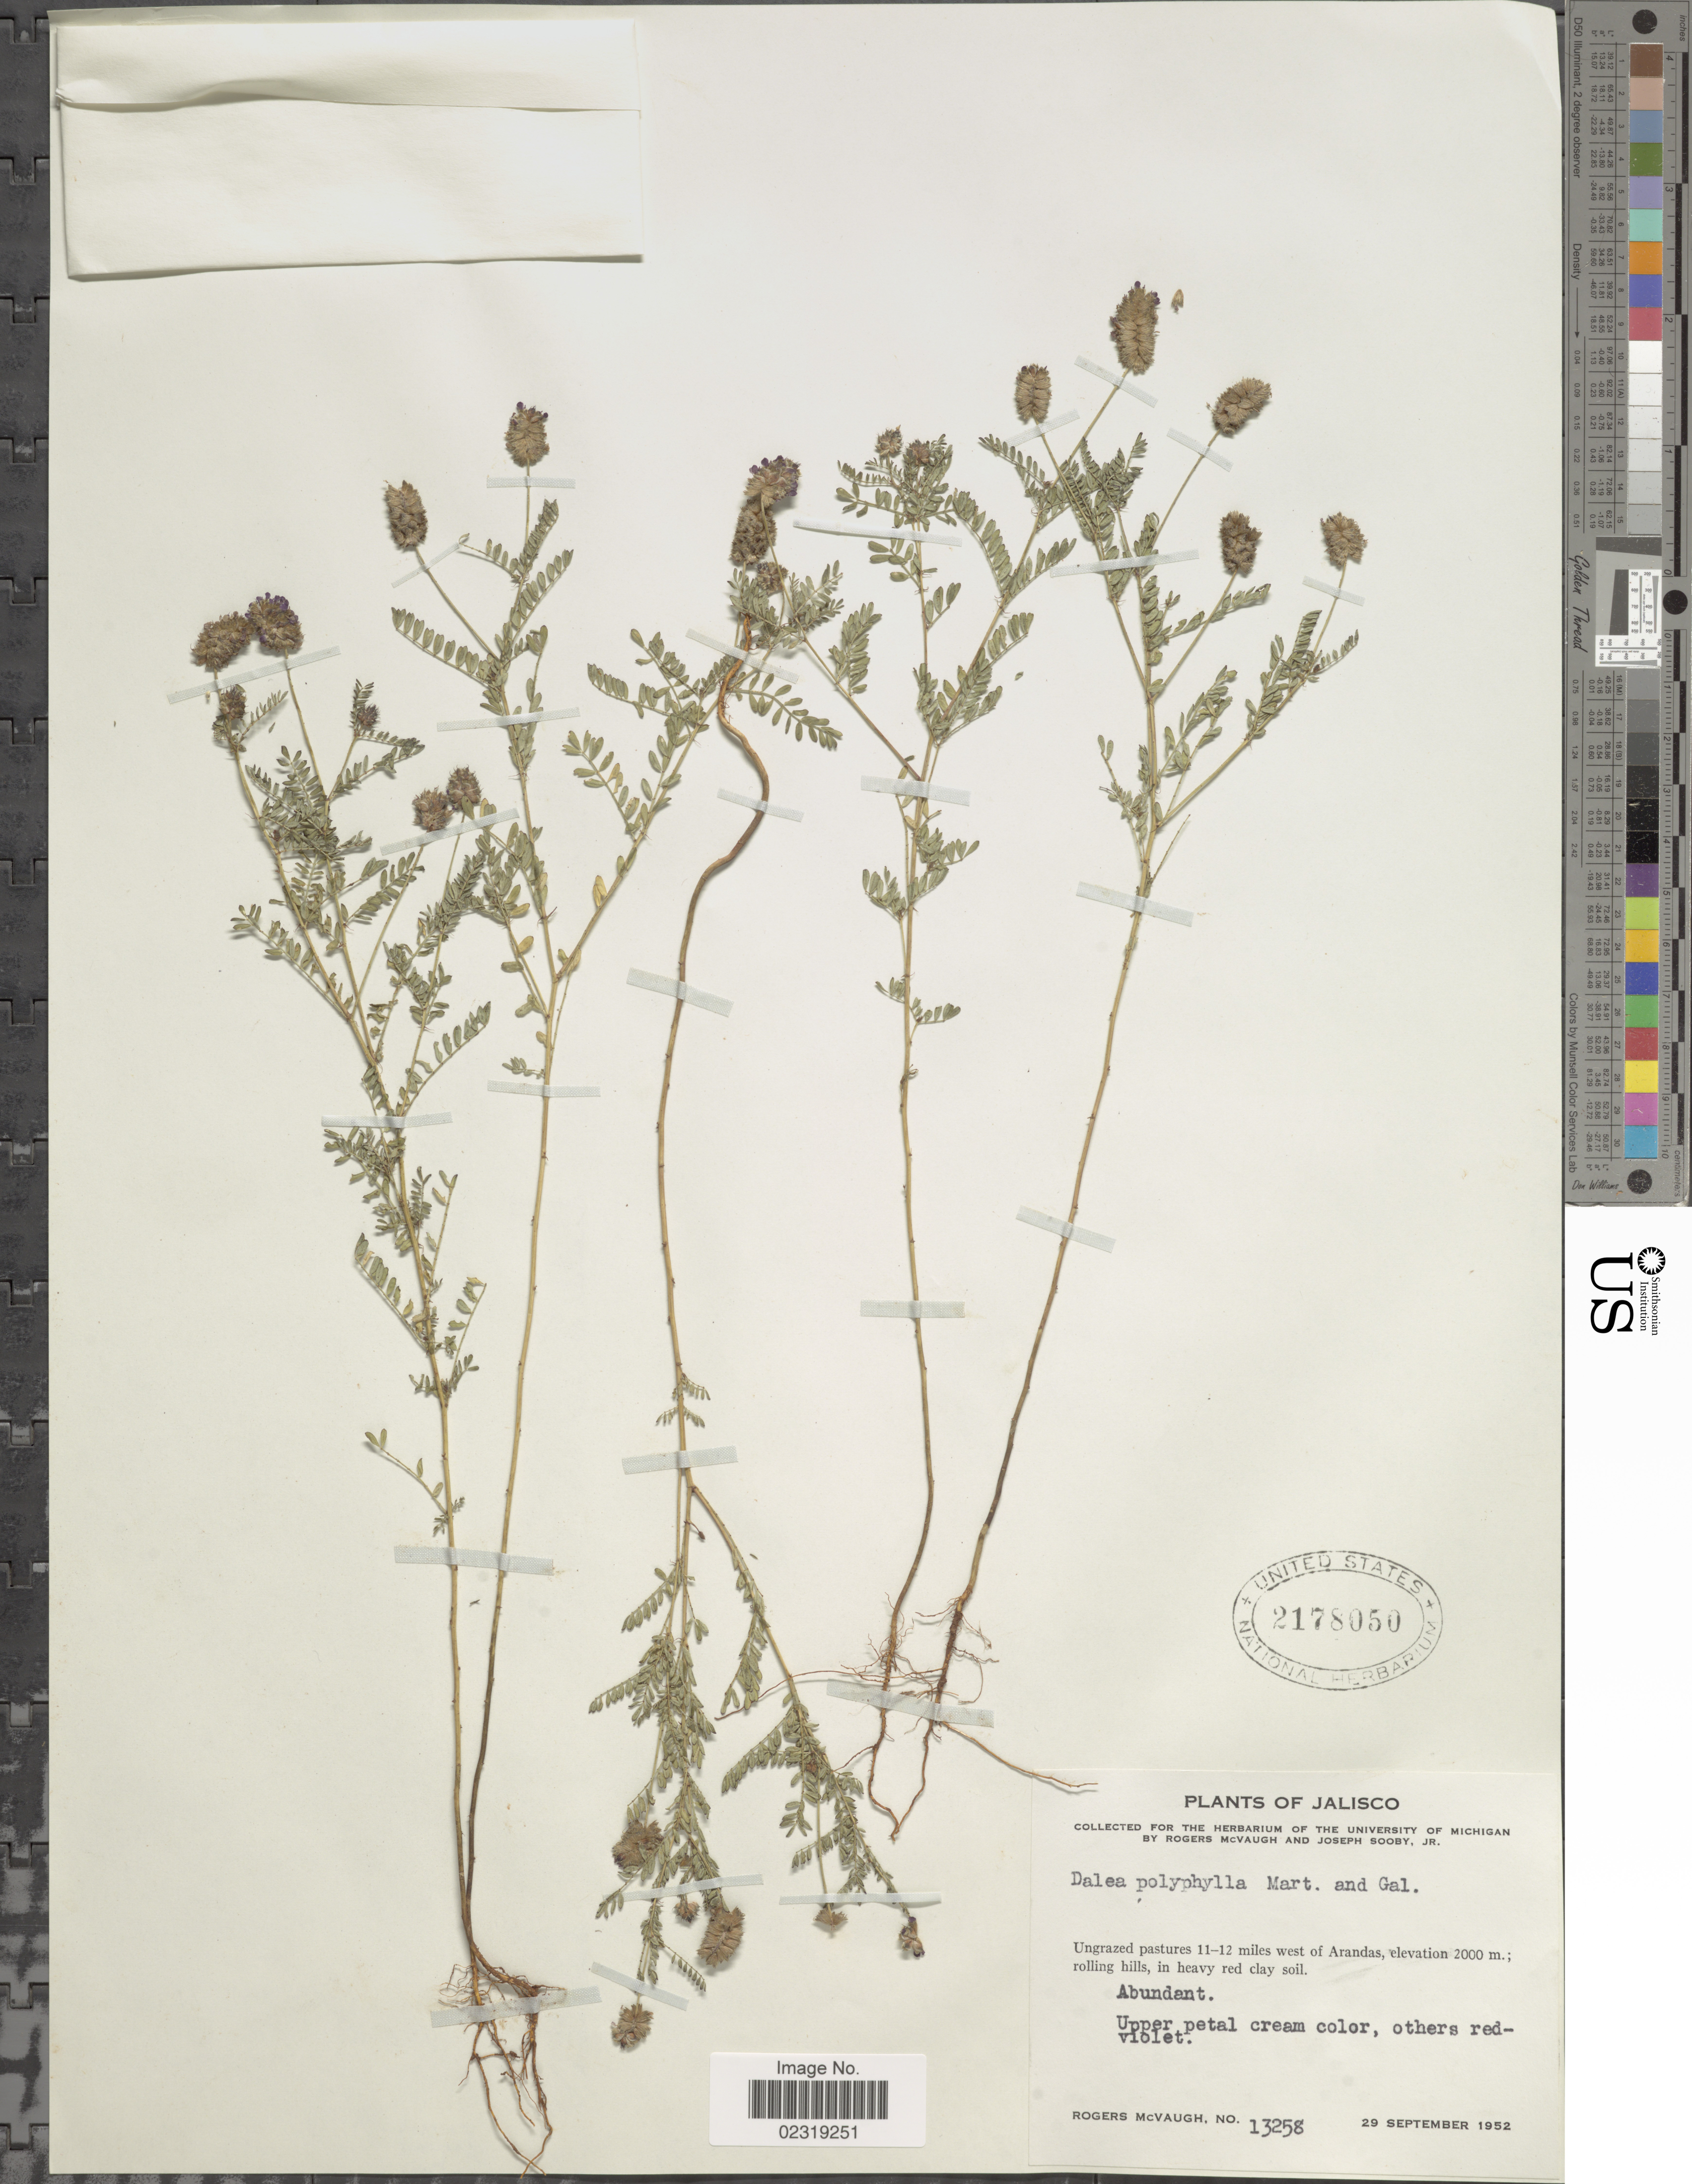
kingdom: Plantae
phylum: Tracheophyta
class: Magnoliopsida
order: Fabales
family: Fabaceae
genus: Dalea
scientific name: Dalea foliolosa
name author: (Aiton) Barneby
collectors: R. McVaugh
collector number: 13258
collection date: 1952-09-29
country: Mexico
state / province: Jalisco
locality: Ungrazed pastures 11-12 miles west of Arandas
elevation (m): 2000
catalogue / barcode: US 2178050